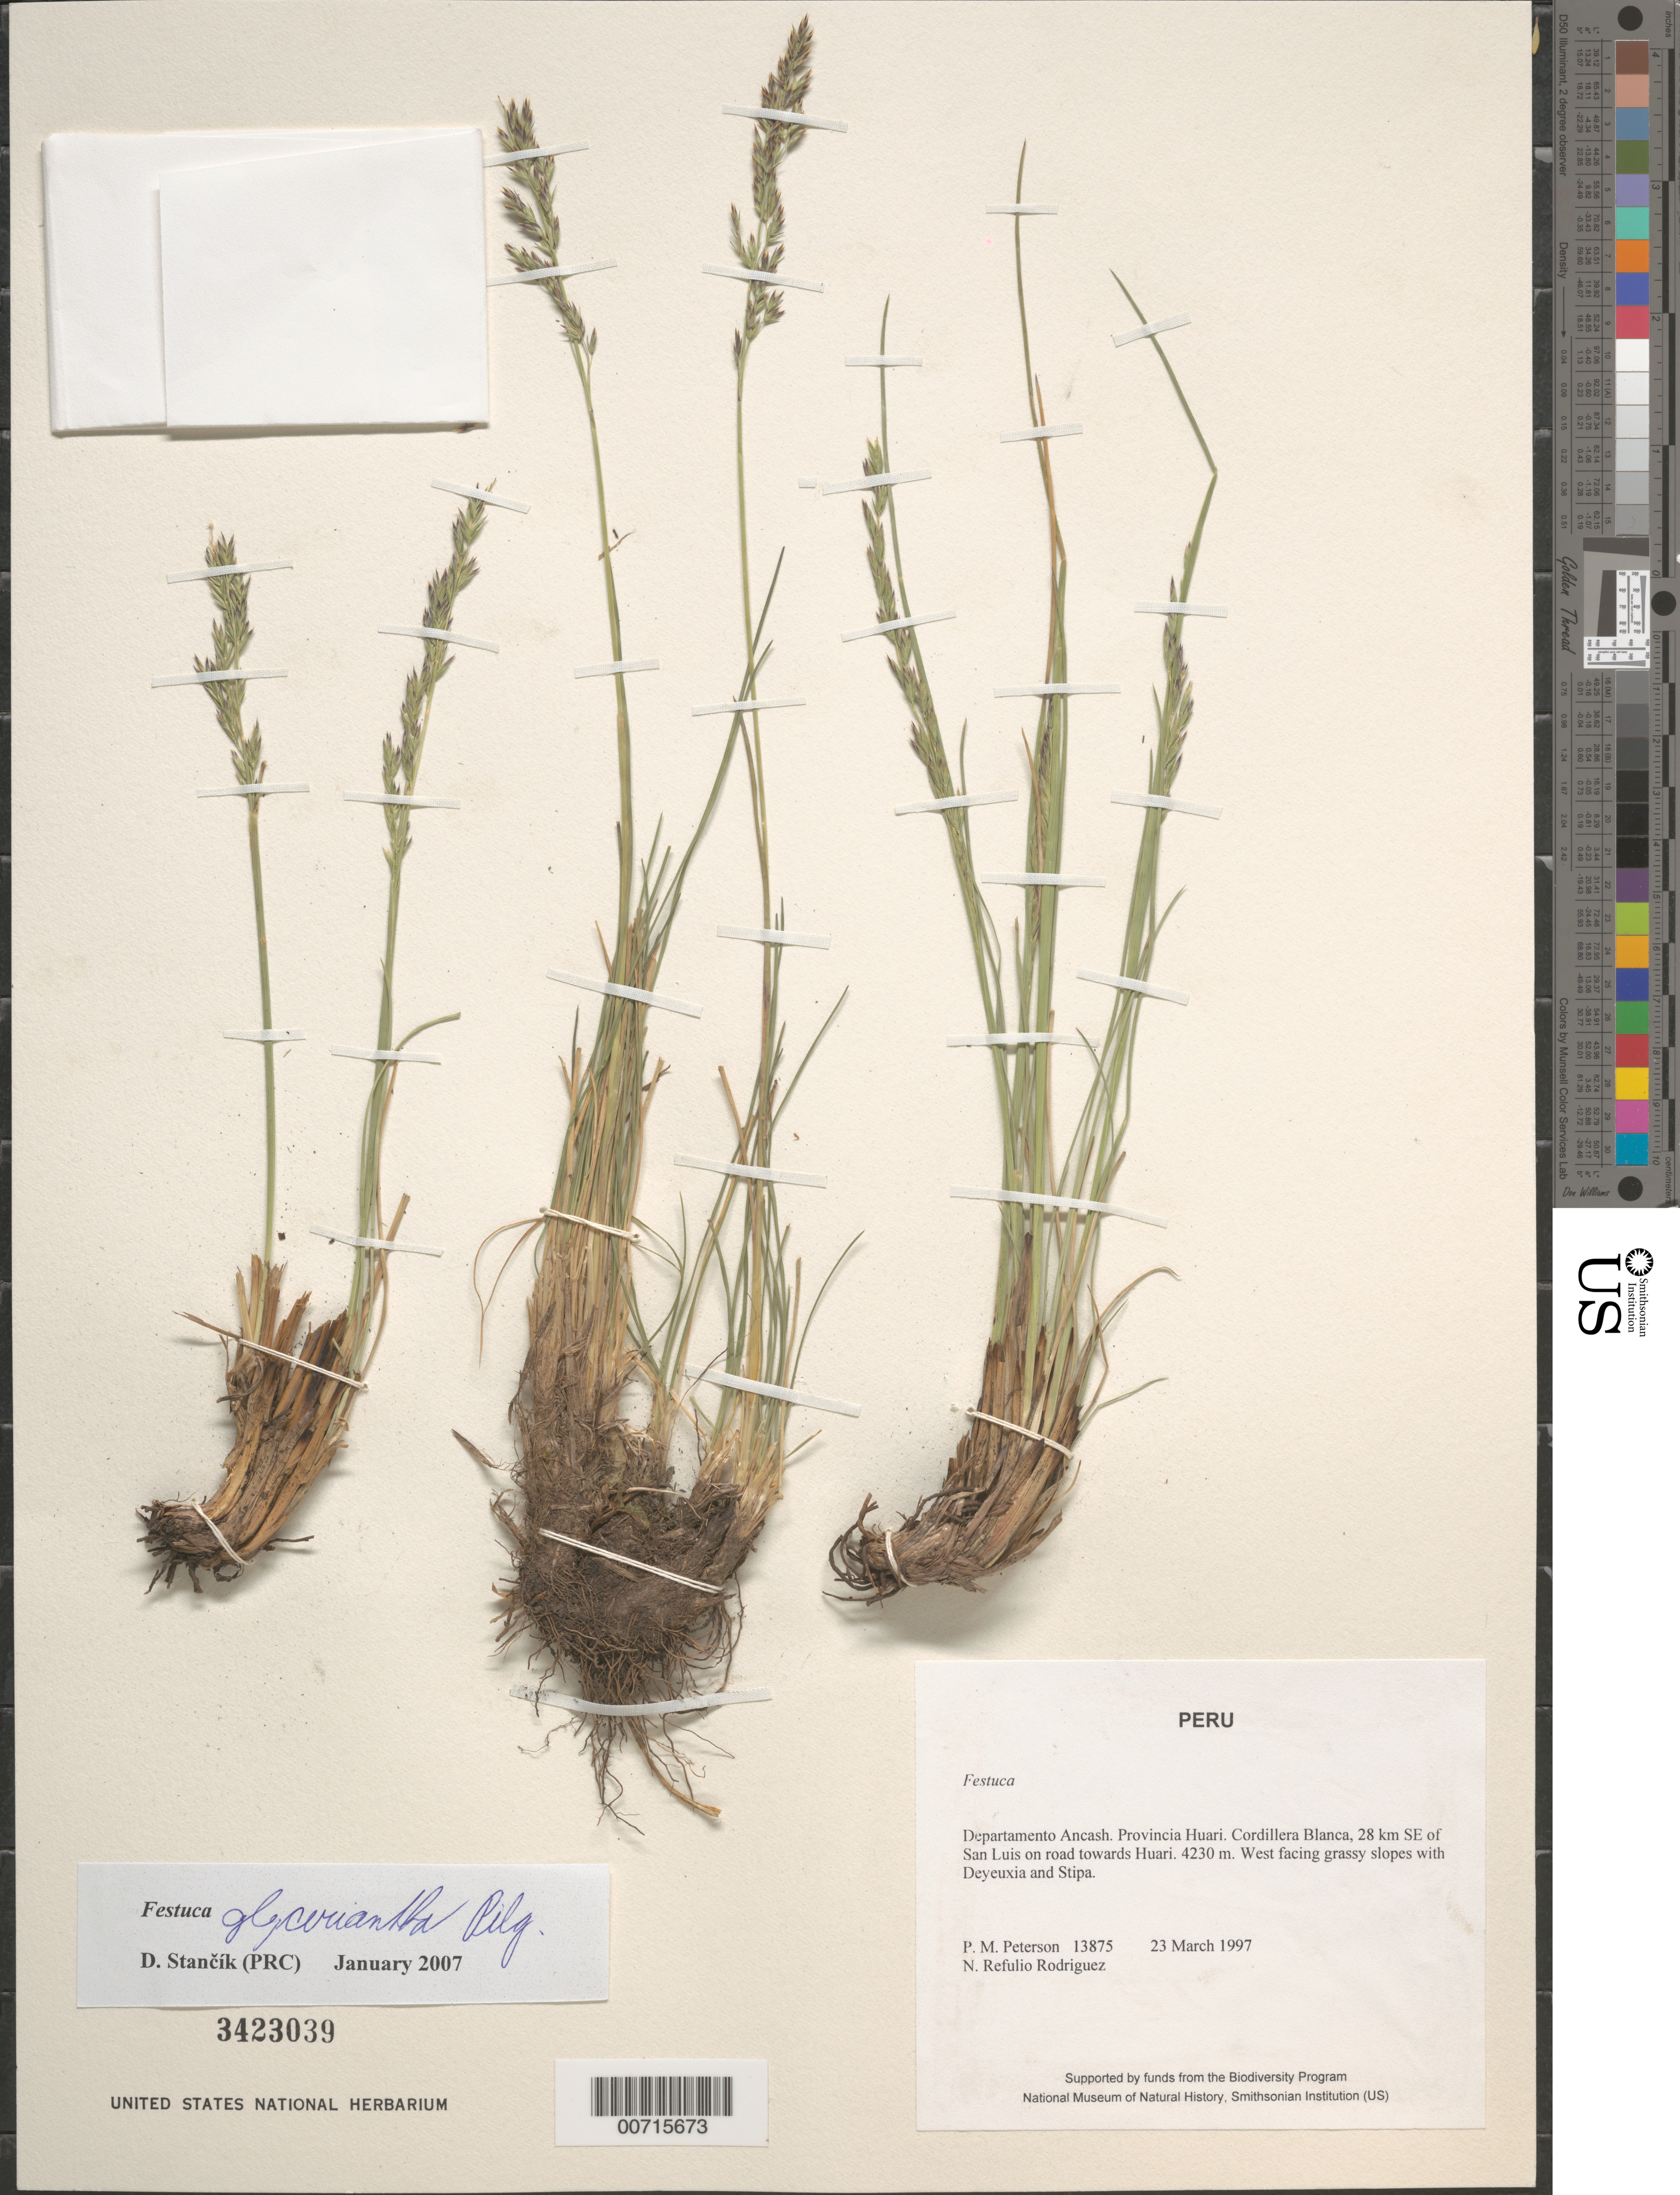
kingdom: Plantae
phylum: Tracheophyta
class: Liliopsida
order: Poales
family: Poaceae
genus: Festuca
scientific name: Festuca glyceriantha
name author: Pilg.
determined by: Stancik, D.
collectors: P. M. Peterson & N. Refulio-Rodríguez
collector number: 13875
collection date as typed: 23 Mar 1997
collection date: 1997-03-23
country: Peru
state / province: Ancash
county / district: Huari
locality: Cordillera Blanca, 28 km SE of San Luis on road towards Huari.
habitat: West facing grassy slopes with Deyeuxia and Stipa.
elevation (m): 4230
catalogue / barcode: US 3423039